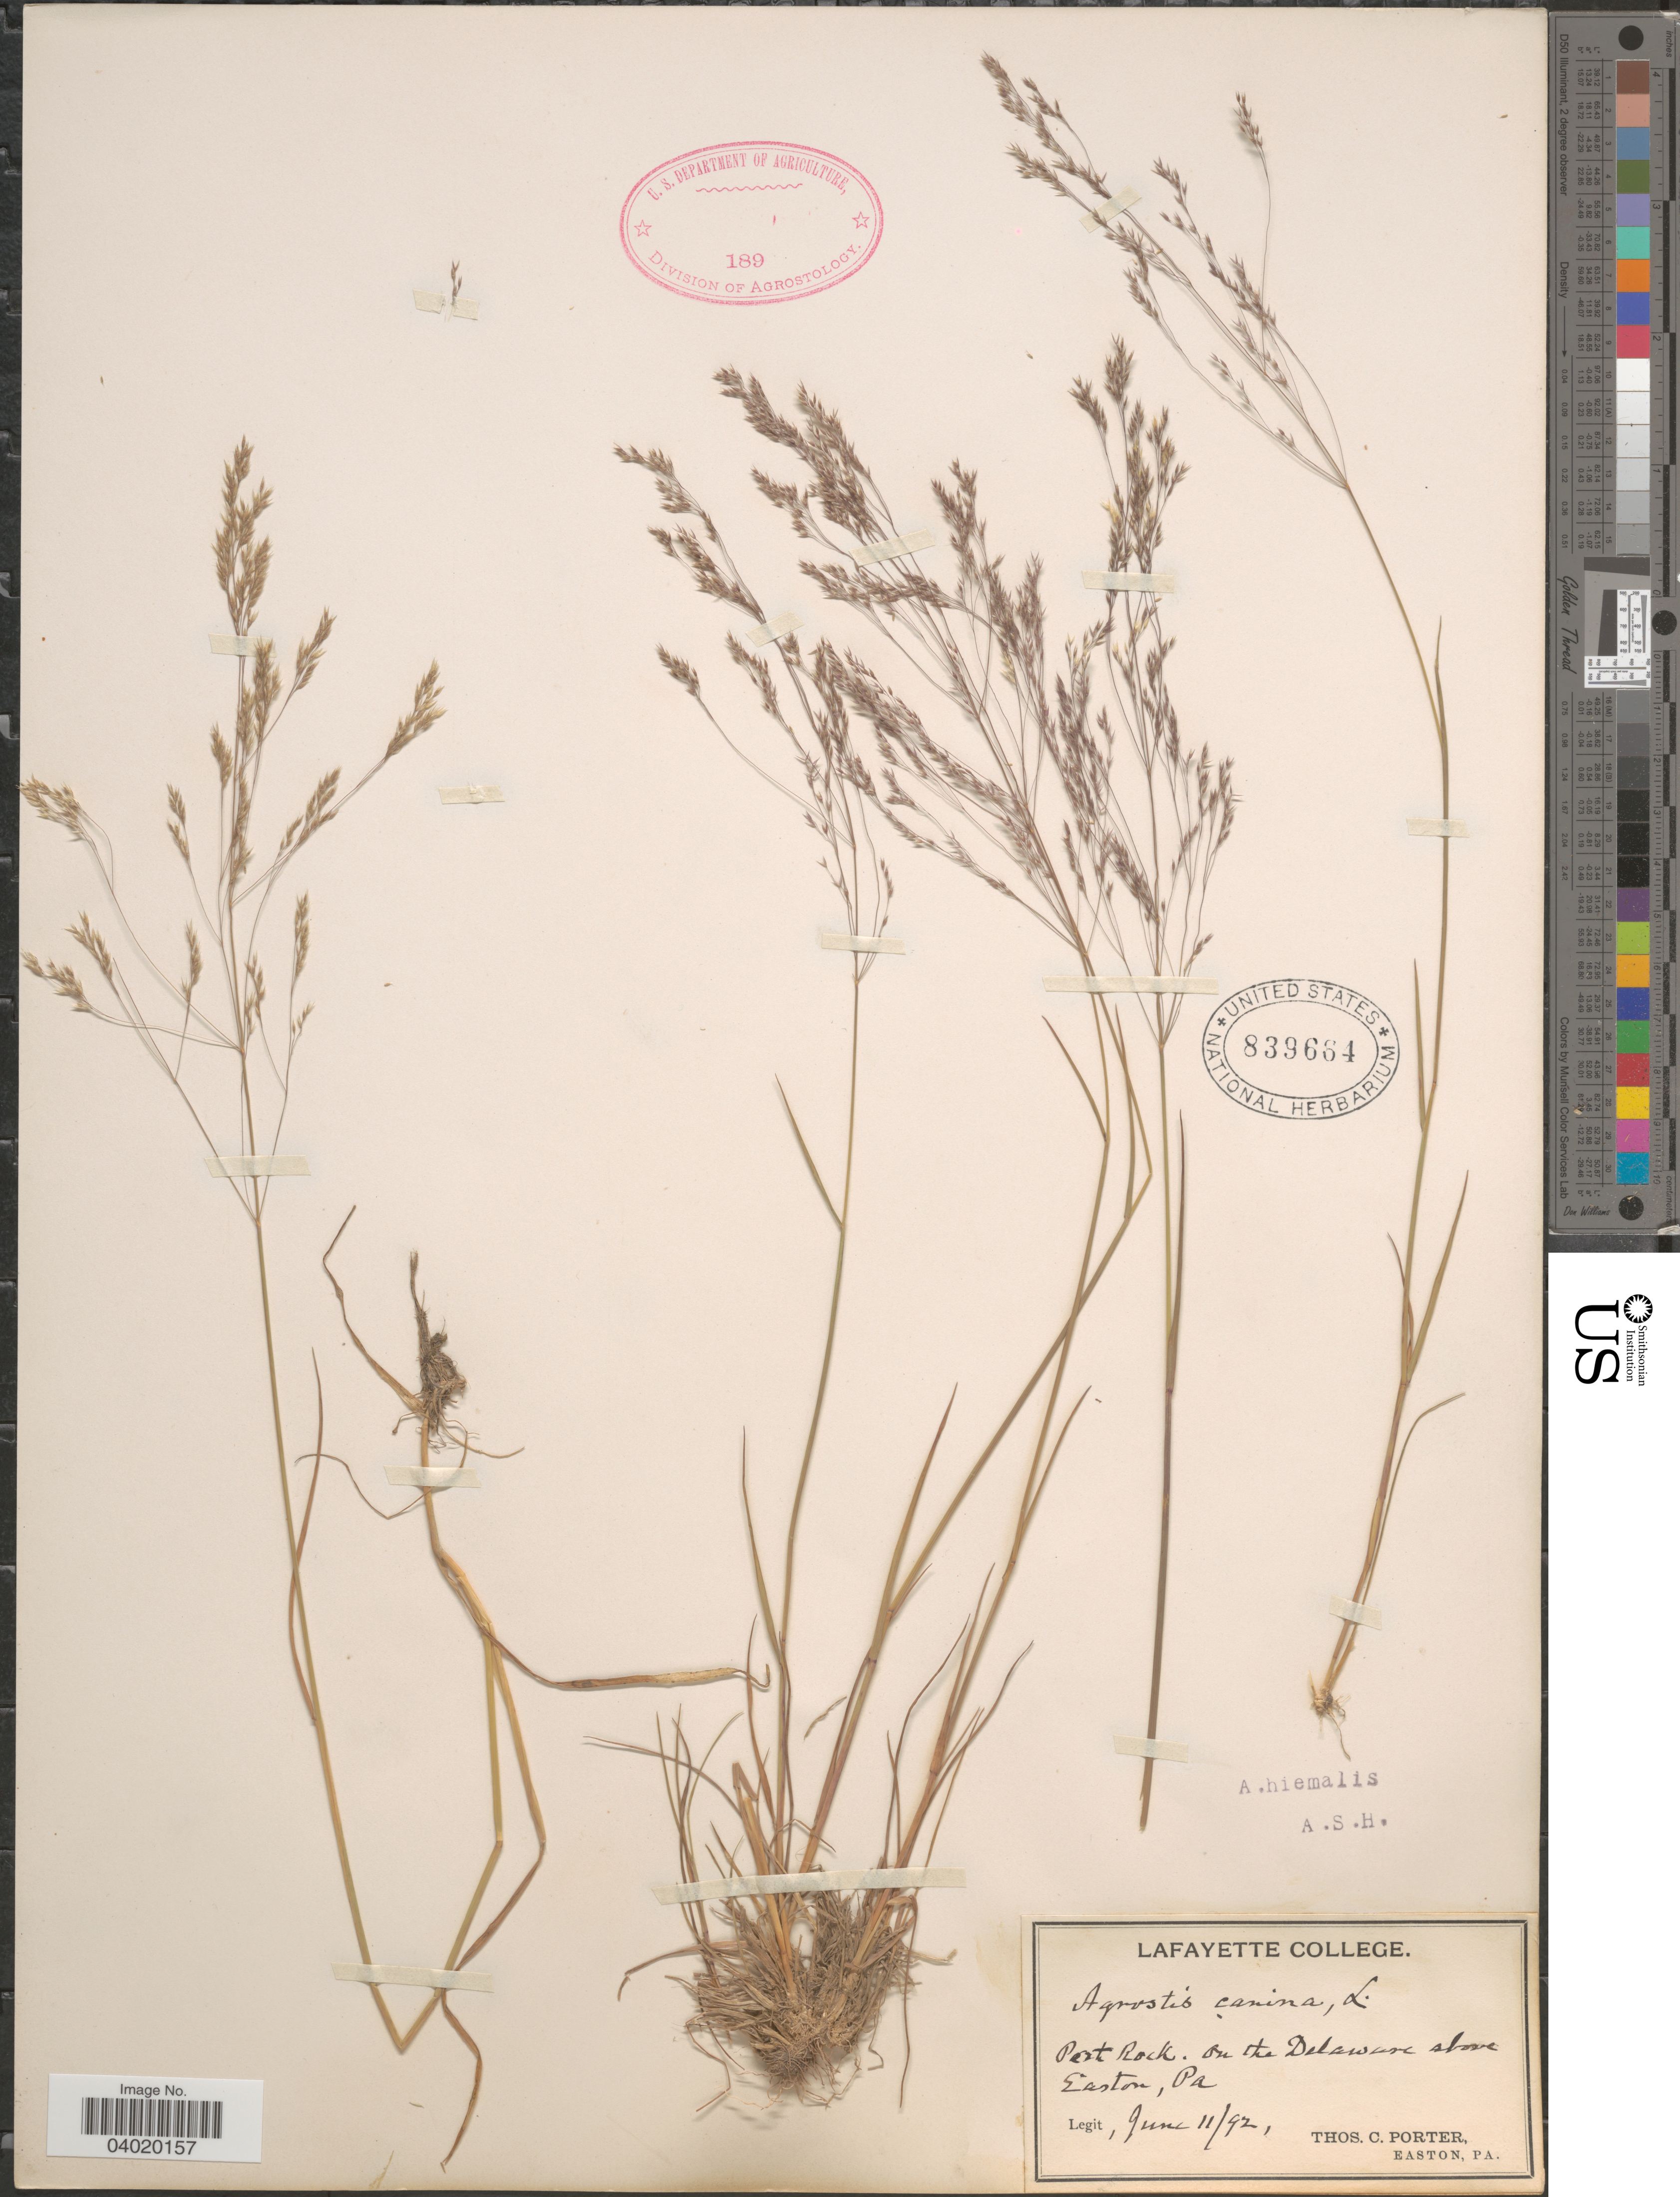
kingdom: Plantae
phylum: Tracheophyta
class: Liliopsida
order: Poales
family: Poaceae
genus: Agrostis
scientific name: Agrostis hyemalis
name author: (Walter) Britton et al.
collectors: T. Porter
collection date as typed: Transcribed d/m/y: 11/6/92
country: United States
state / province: Pennsylvania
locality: Port Rock. On the Delaware above Easton.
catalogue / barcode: US 839664